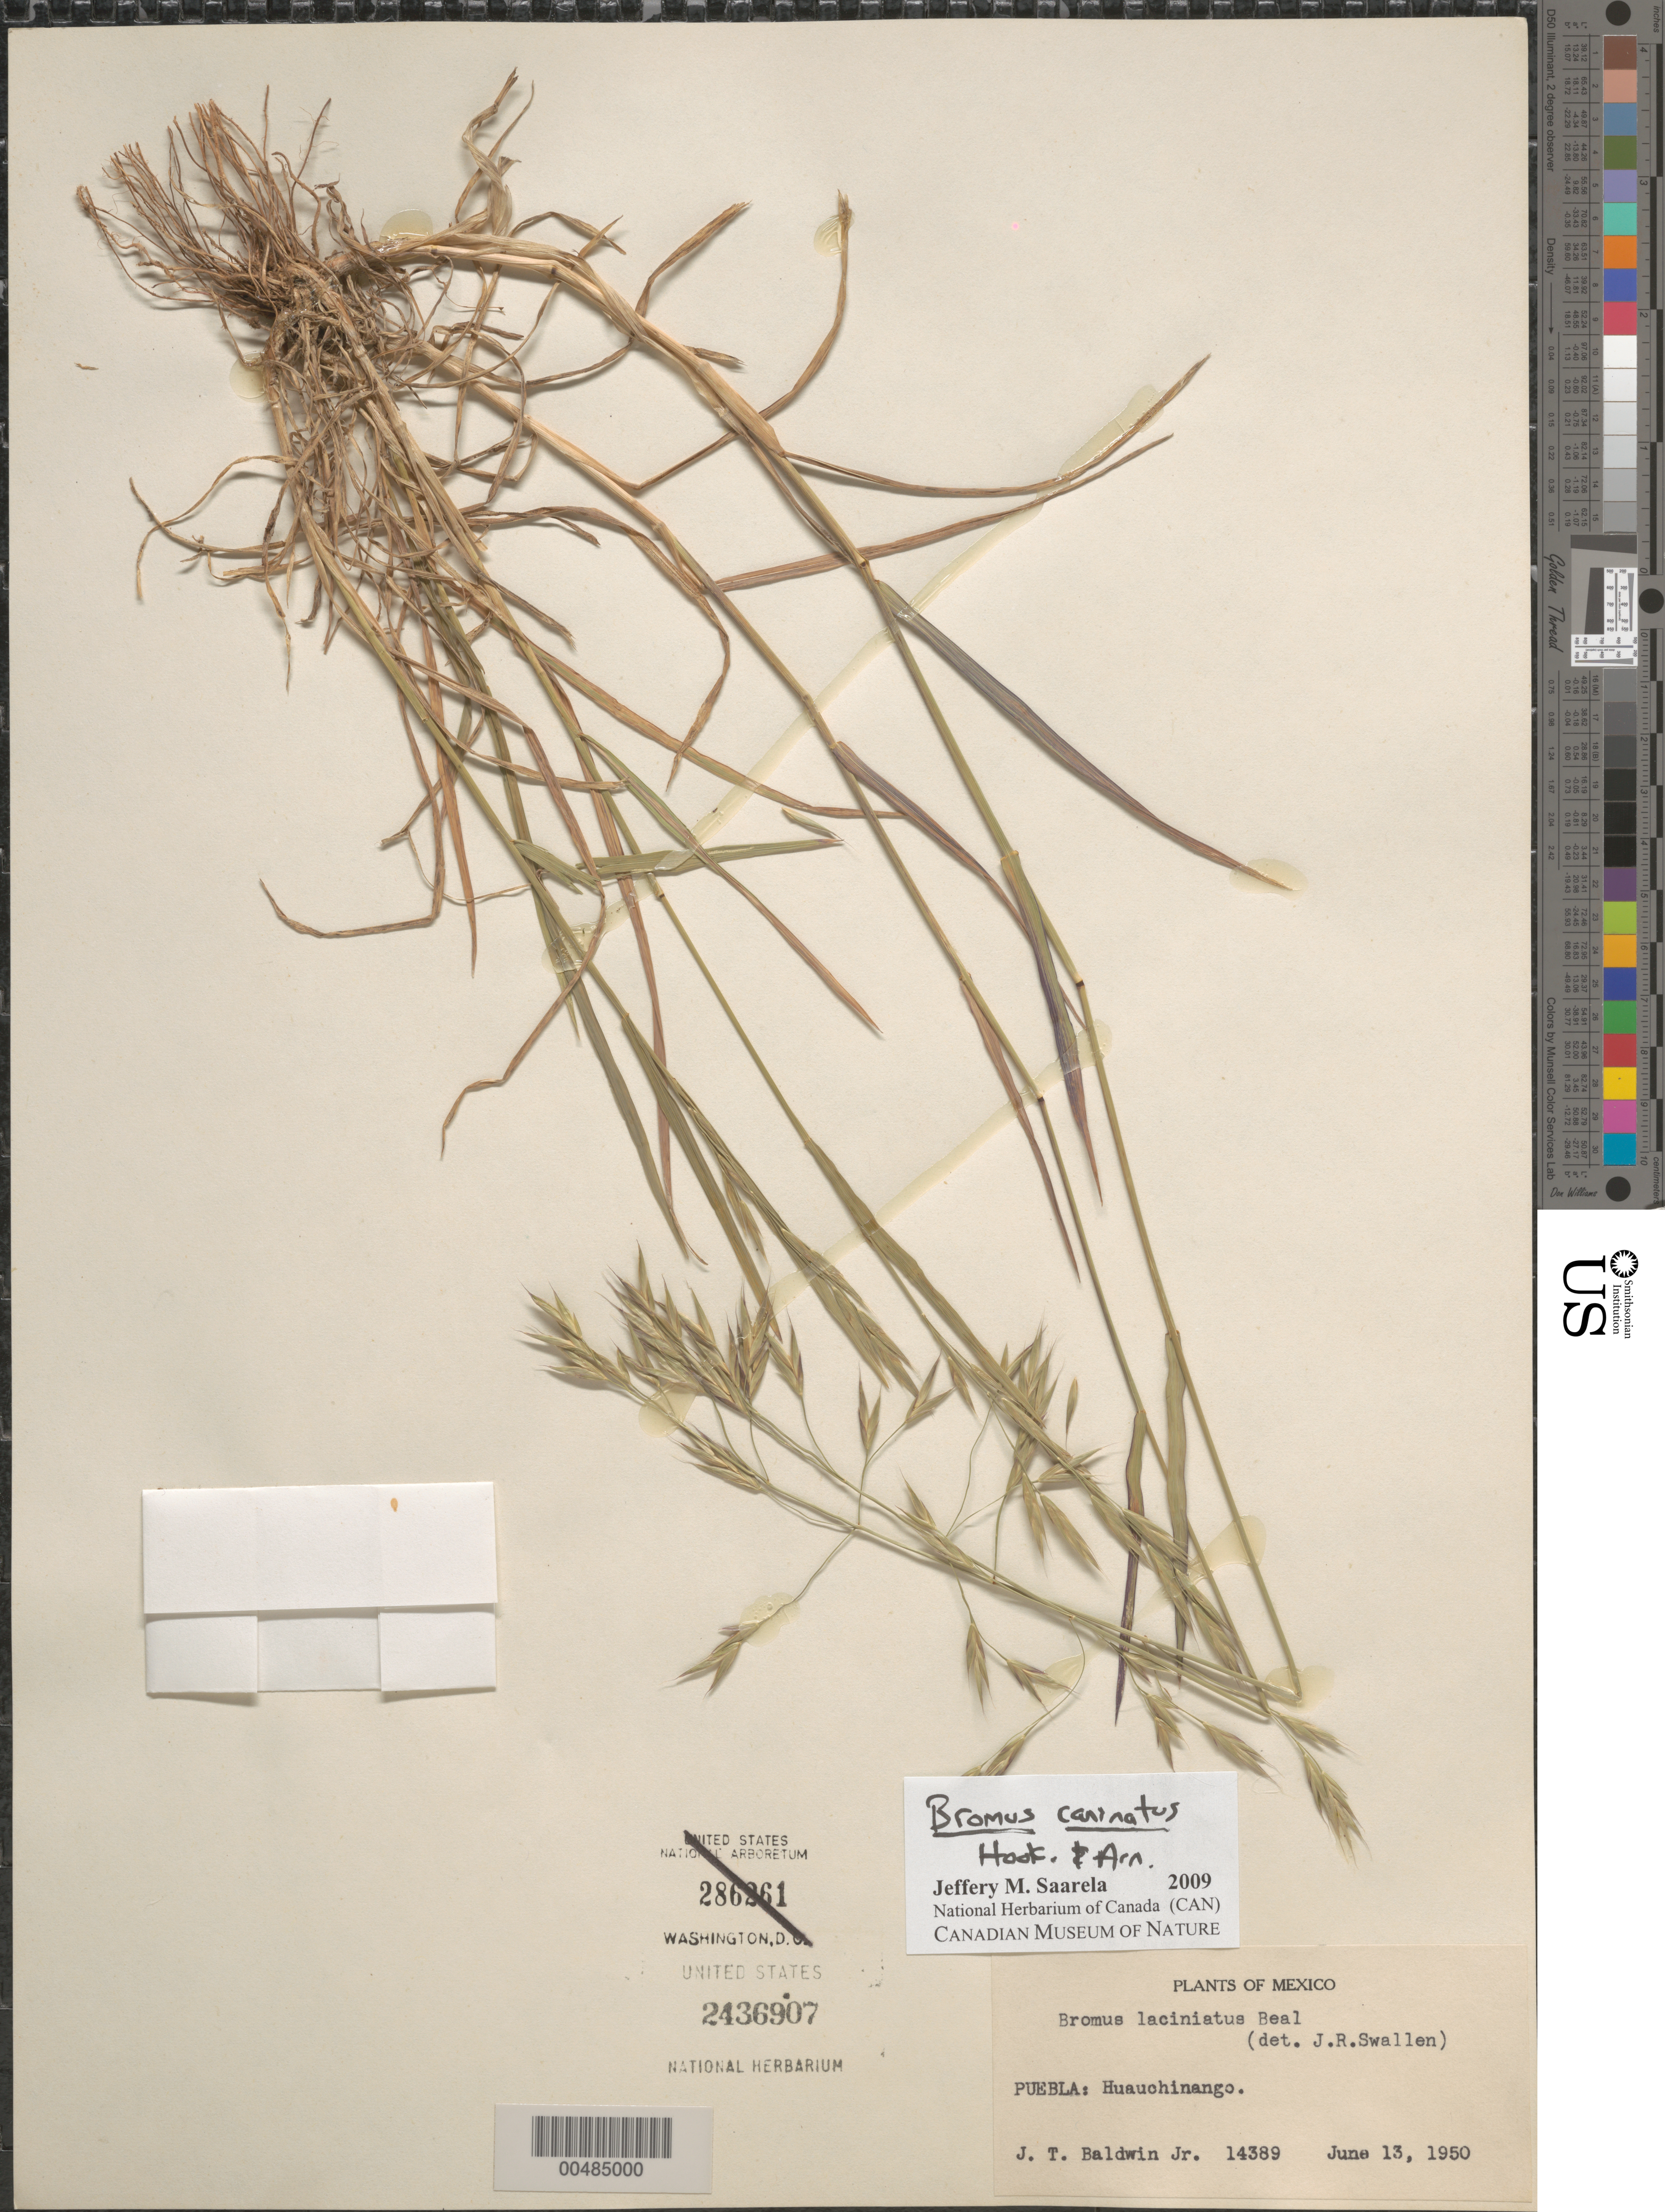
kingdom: Plantae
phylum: Tracheophyta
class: Liliopsida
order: Poales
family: Poaceae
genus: Bromus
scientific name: Bromus carinatus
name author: Hook. & Arn.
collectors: J. T. Baldwin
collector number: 14389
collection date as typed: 13 Jun 1950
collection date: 1950-06-13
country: Mexico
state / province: Puebla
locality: Huauchinango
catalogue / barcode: US 2436907